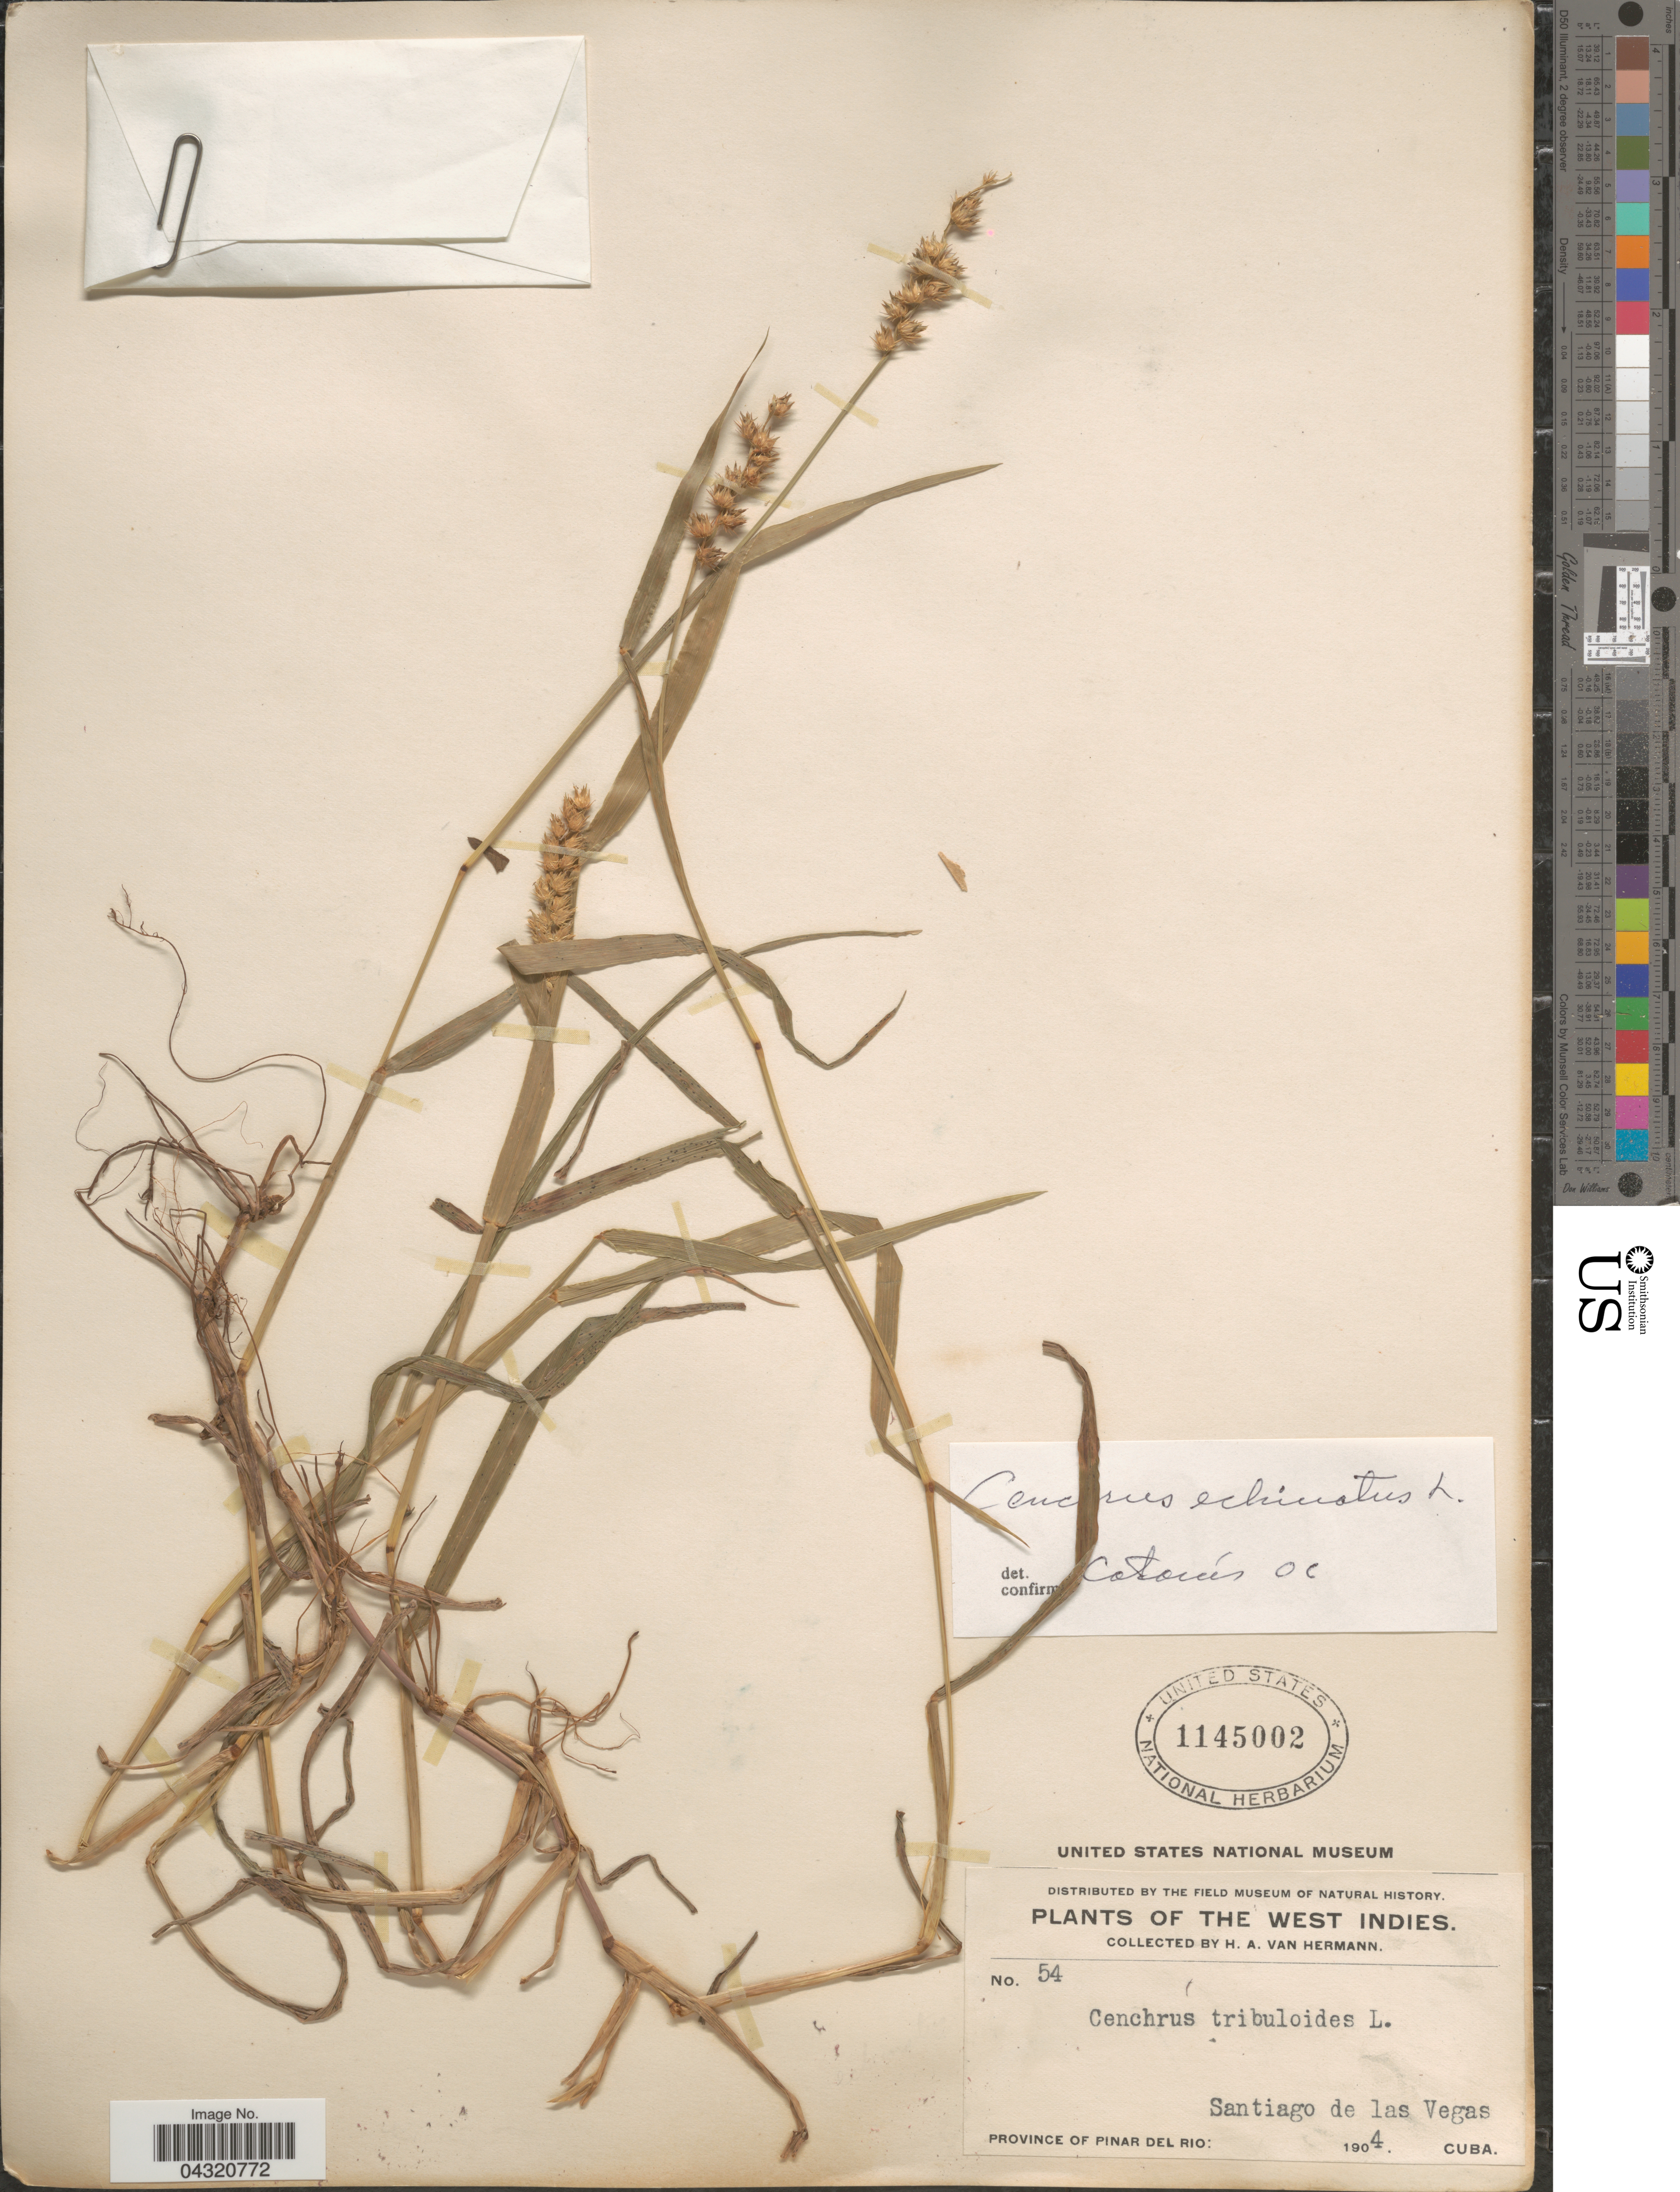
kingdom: Plantae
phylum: Tracheophyta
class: Liliopsida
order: Poales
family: Poaceae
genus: Cenchrus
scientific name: Cenchrus echinatus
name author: L.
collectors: H. A. Van Hermann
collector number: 54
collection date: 1904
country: Cuba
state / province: Pinar del Río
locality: West Indies. Santiago de las Vegas.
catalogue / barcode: US 1145002